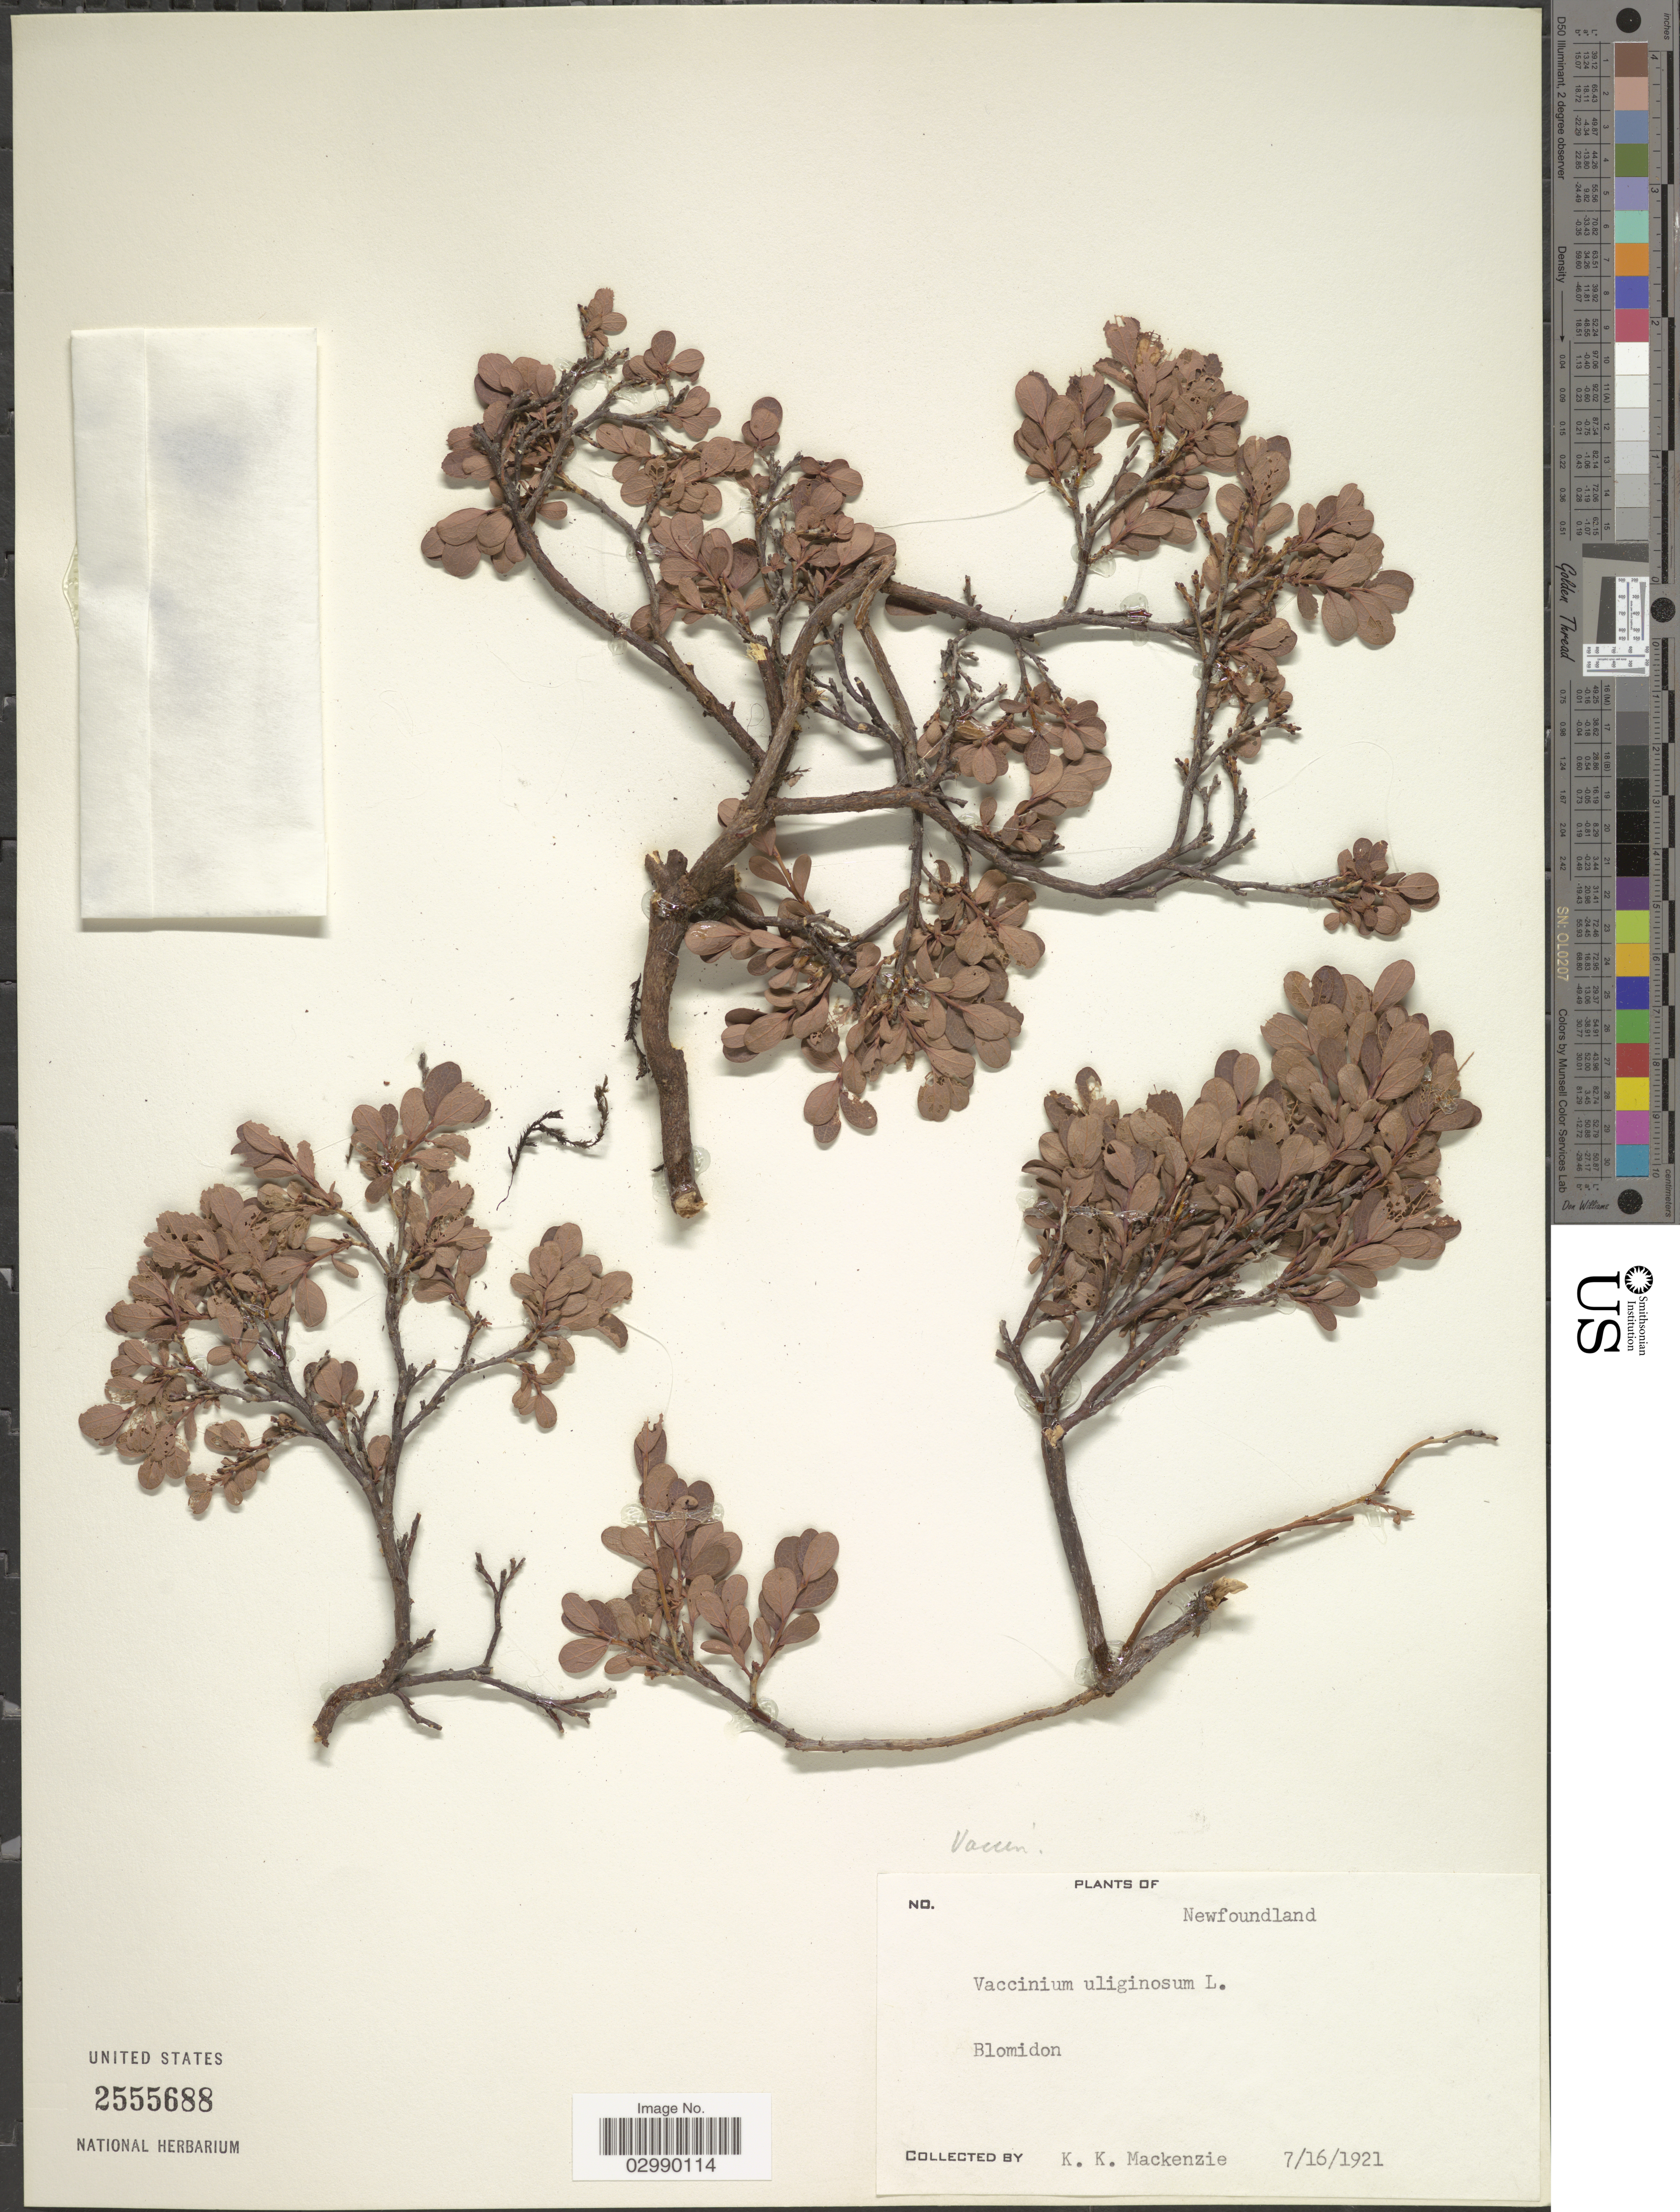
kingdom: Plantae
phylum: Tracheophyta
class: Magnoliopsida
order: Ericales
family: Ericaceae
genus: Vaccinium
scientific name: Vaccinium uliginosum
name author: L.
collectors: K. K. Mackenzie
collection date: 1921-07-16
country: Canada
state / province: Newfoundland and Labrador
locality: Blomidon.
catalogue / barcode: US 2555688